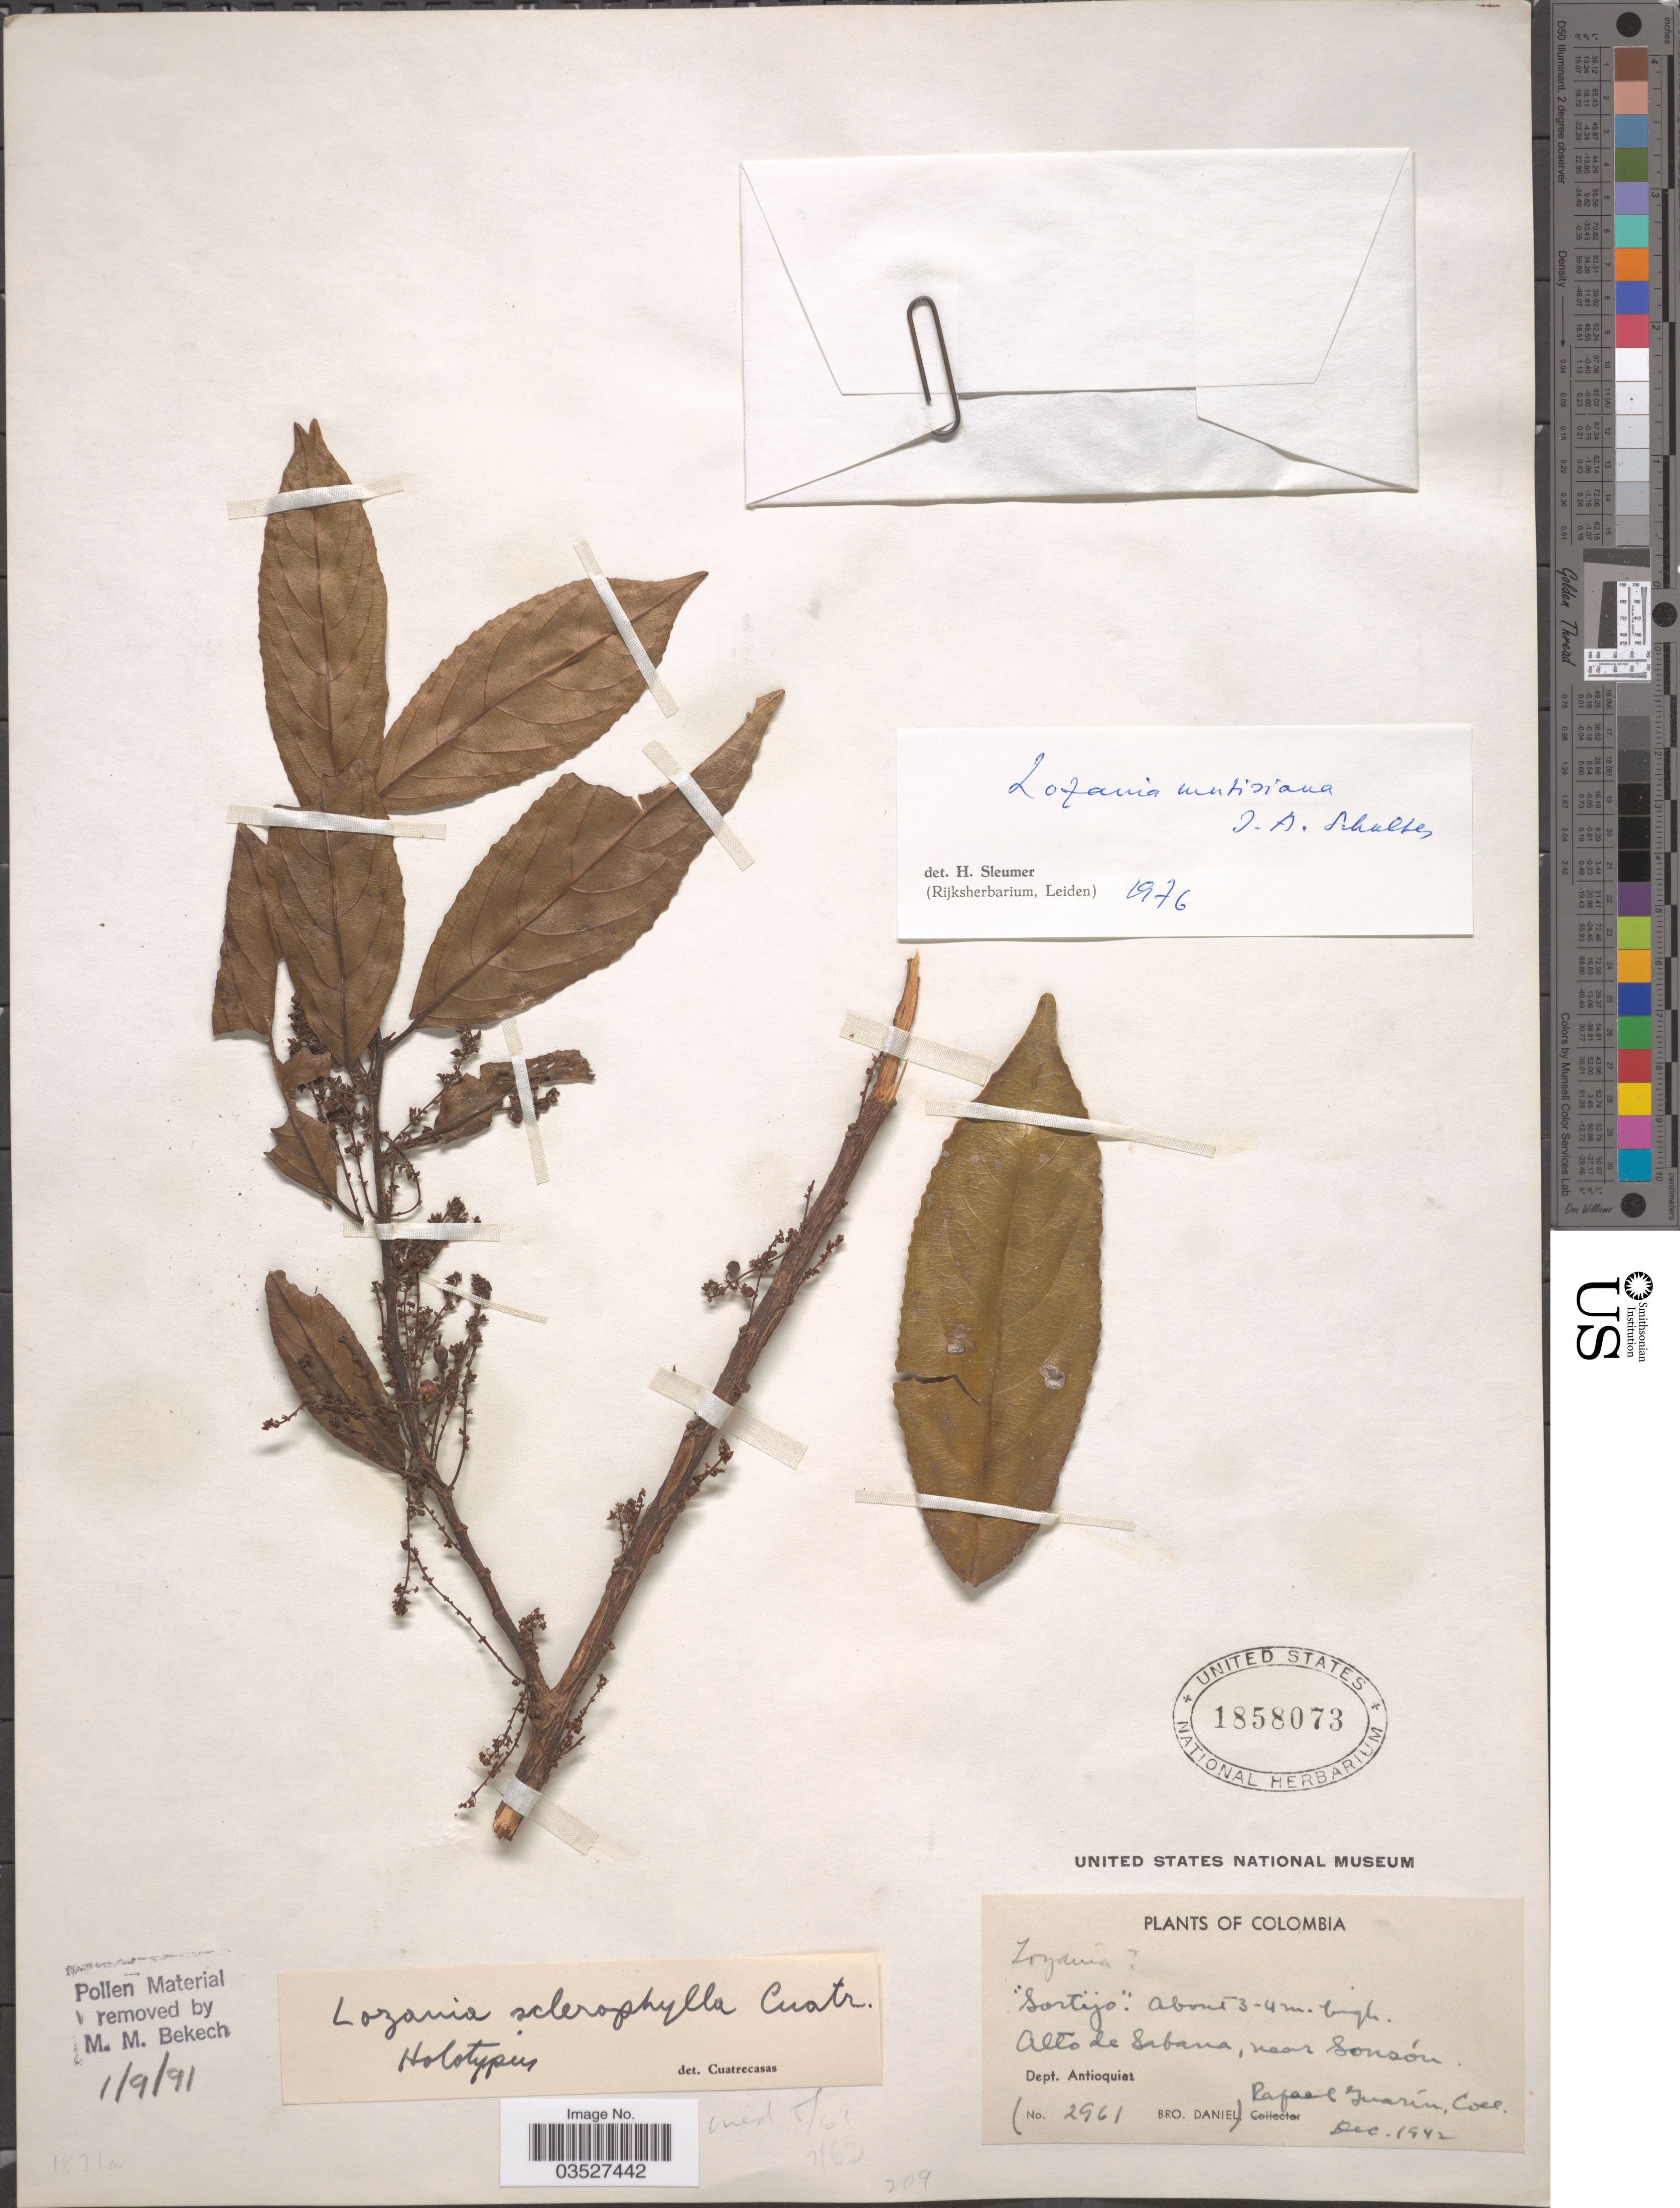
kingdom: Plantae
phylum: Tracheophyta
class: Magnoliopsida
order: Malpighiales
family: Lacistemataceae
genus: Lozania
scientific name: Lozania mutisiana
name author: Schult. in Roem. & Schult.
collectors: R. Guarin & Bro. Daniel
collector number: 2961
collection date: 1942-12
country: Colombia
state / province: Antioquia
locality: Alto de Sabana, near Sonsón. Dept. Antioquia.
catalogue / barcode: US 1858073